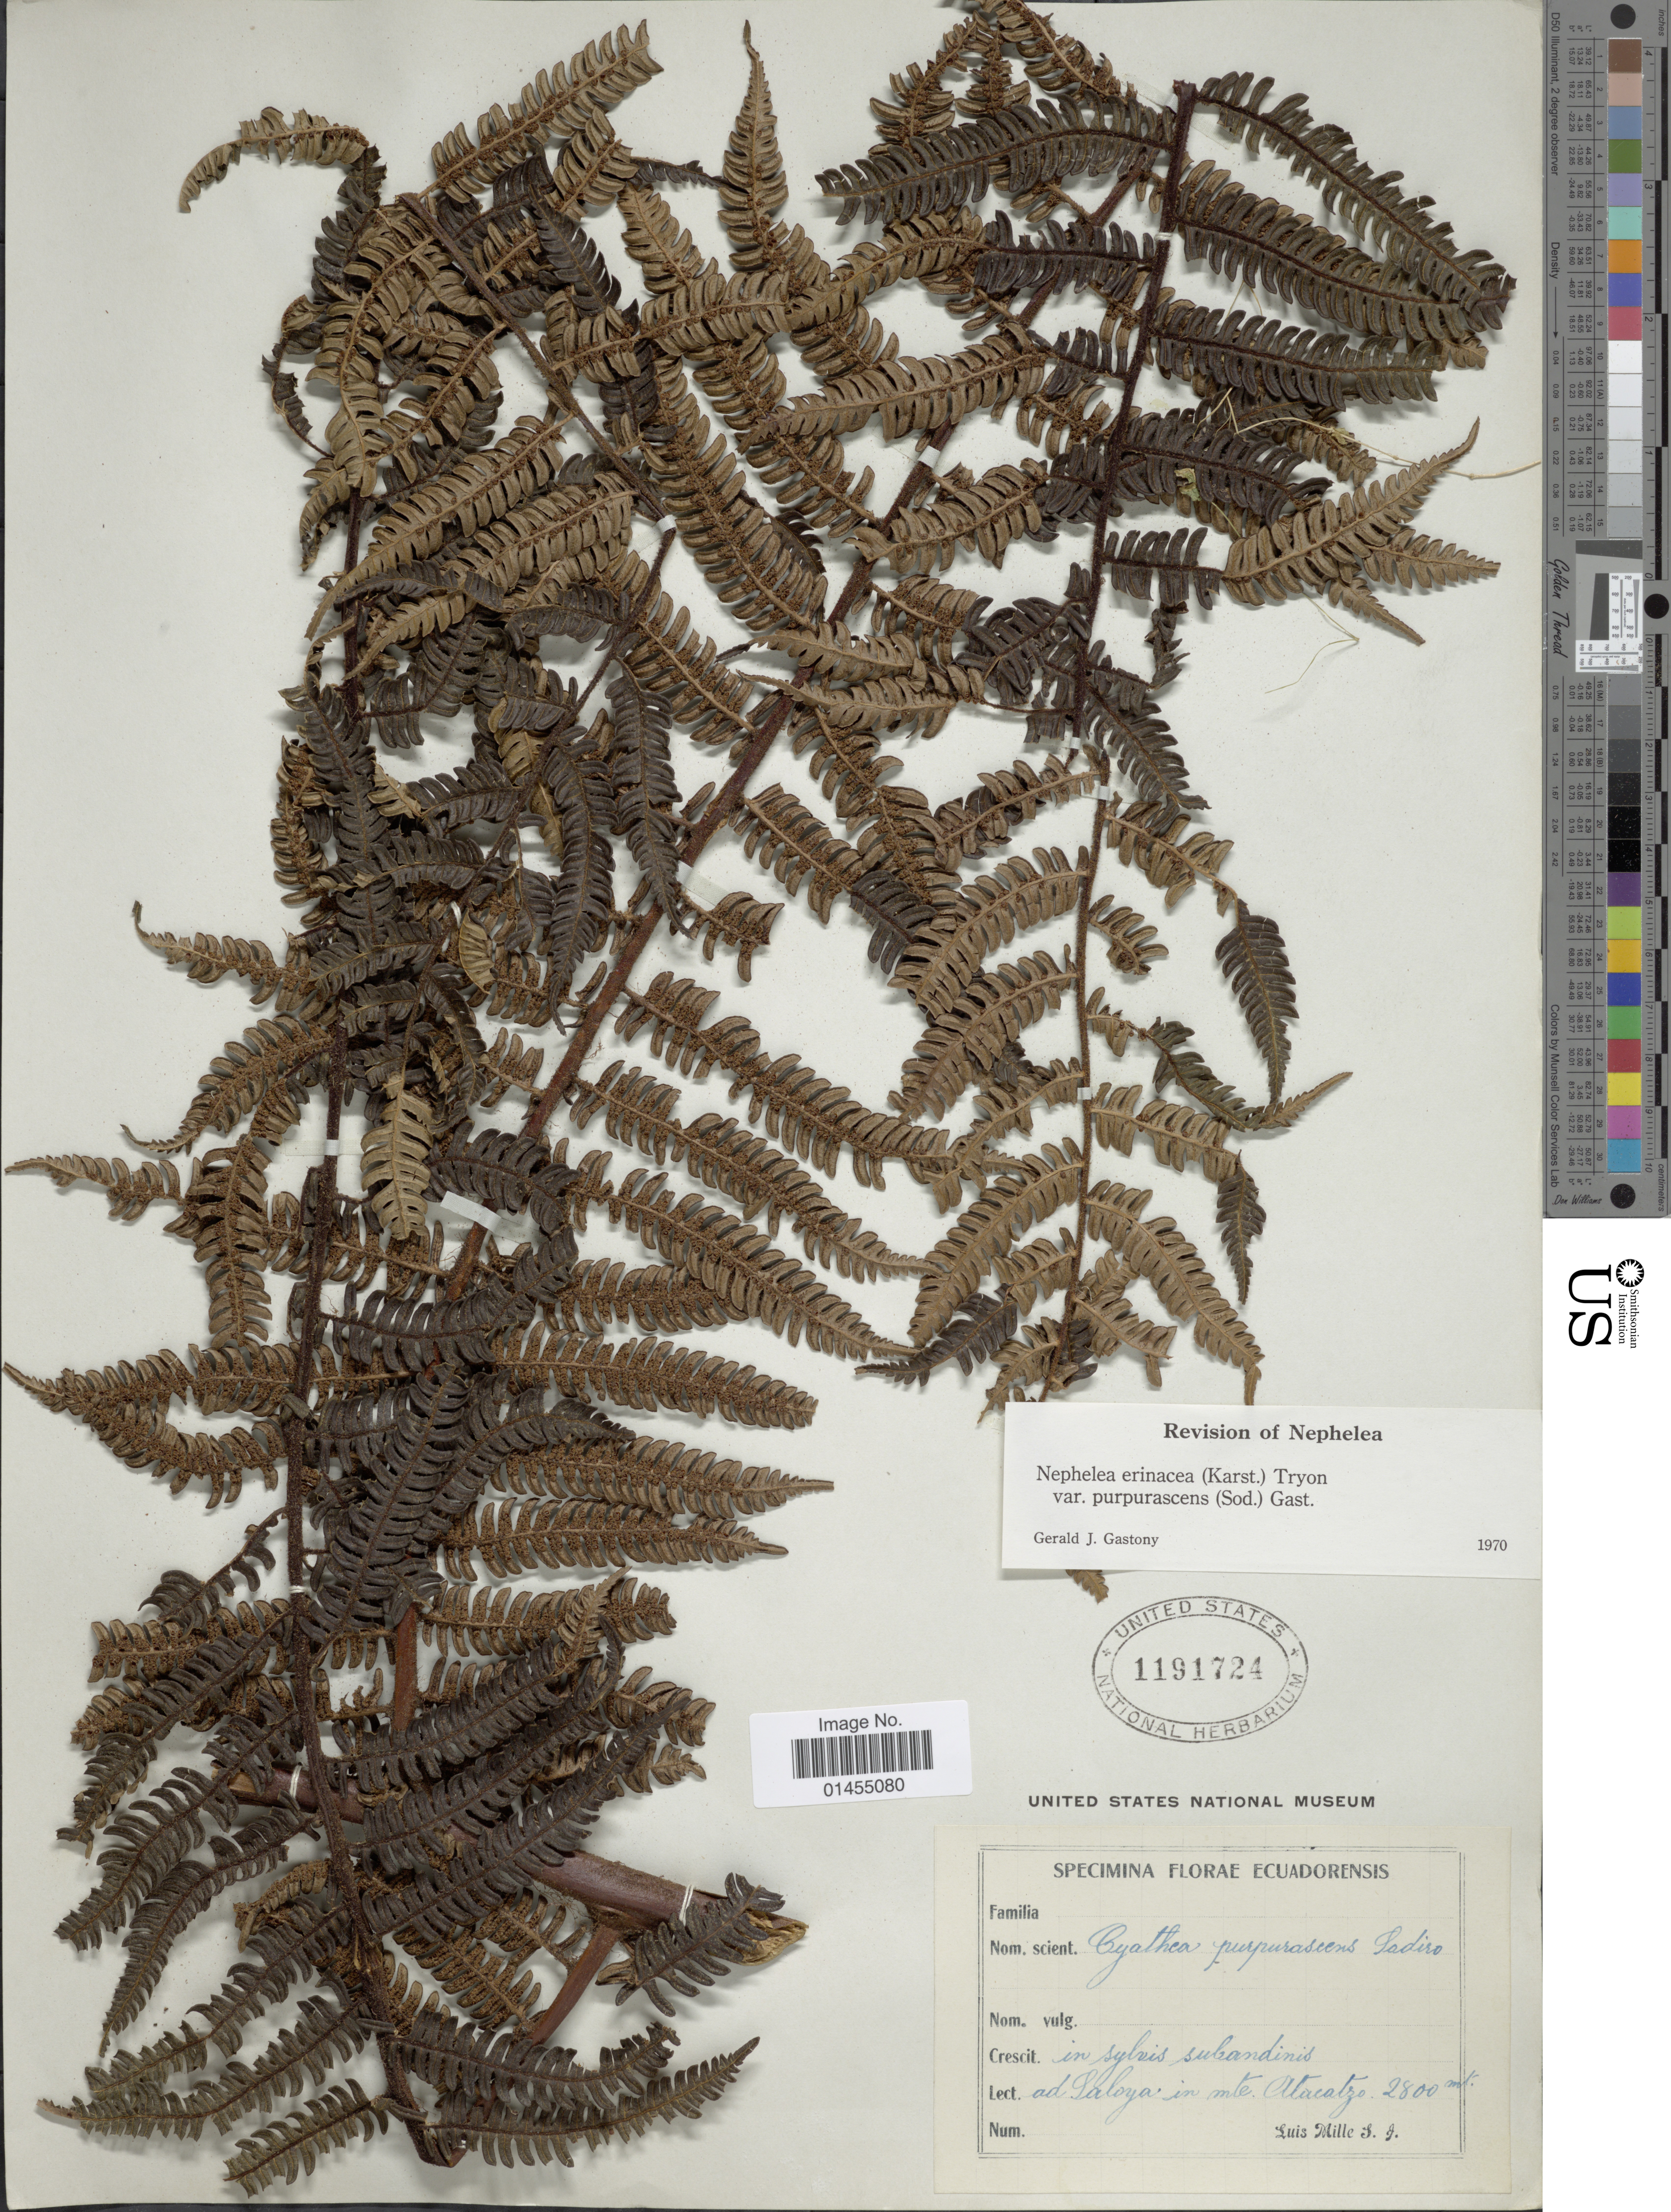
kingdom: Plantae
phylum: Tracheophyta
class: Polypodiopsida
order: Cyatheales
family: Cyatheaceae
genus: Alsophila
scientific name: Alsophila erinacea var. purpurascens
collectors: L. Mille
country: Ecuador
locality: Crescit. in sylvis subandinis. Ad Saloya in mte. Atacatze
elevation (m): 2800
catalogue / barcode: US 1191724